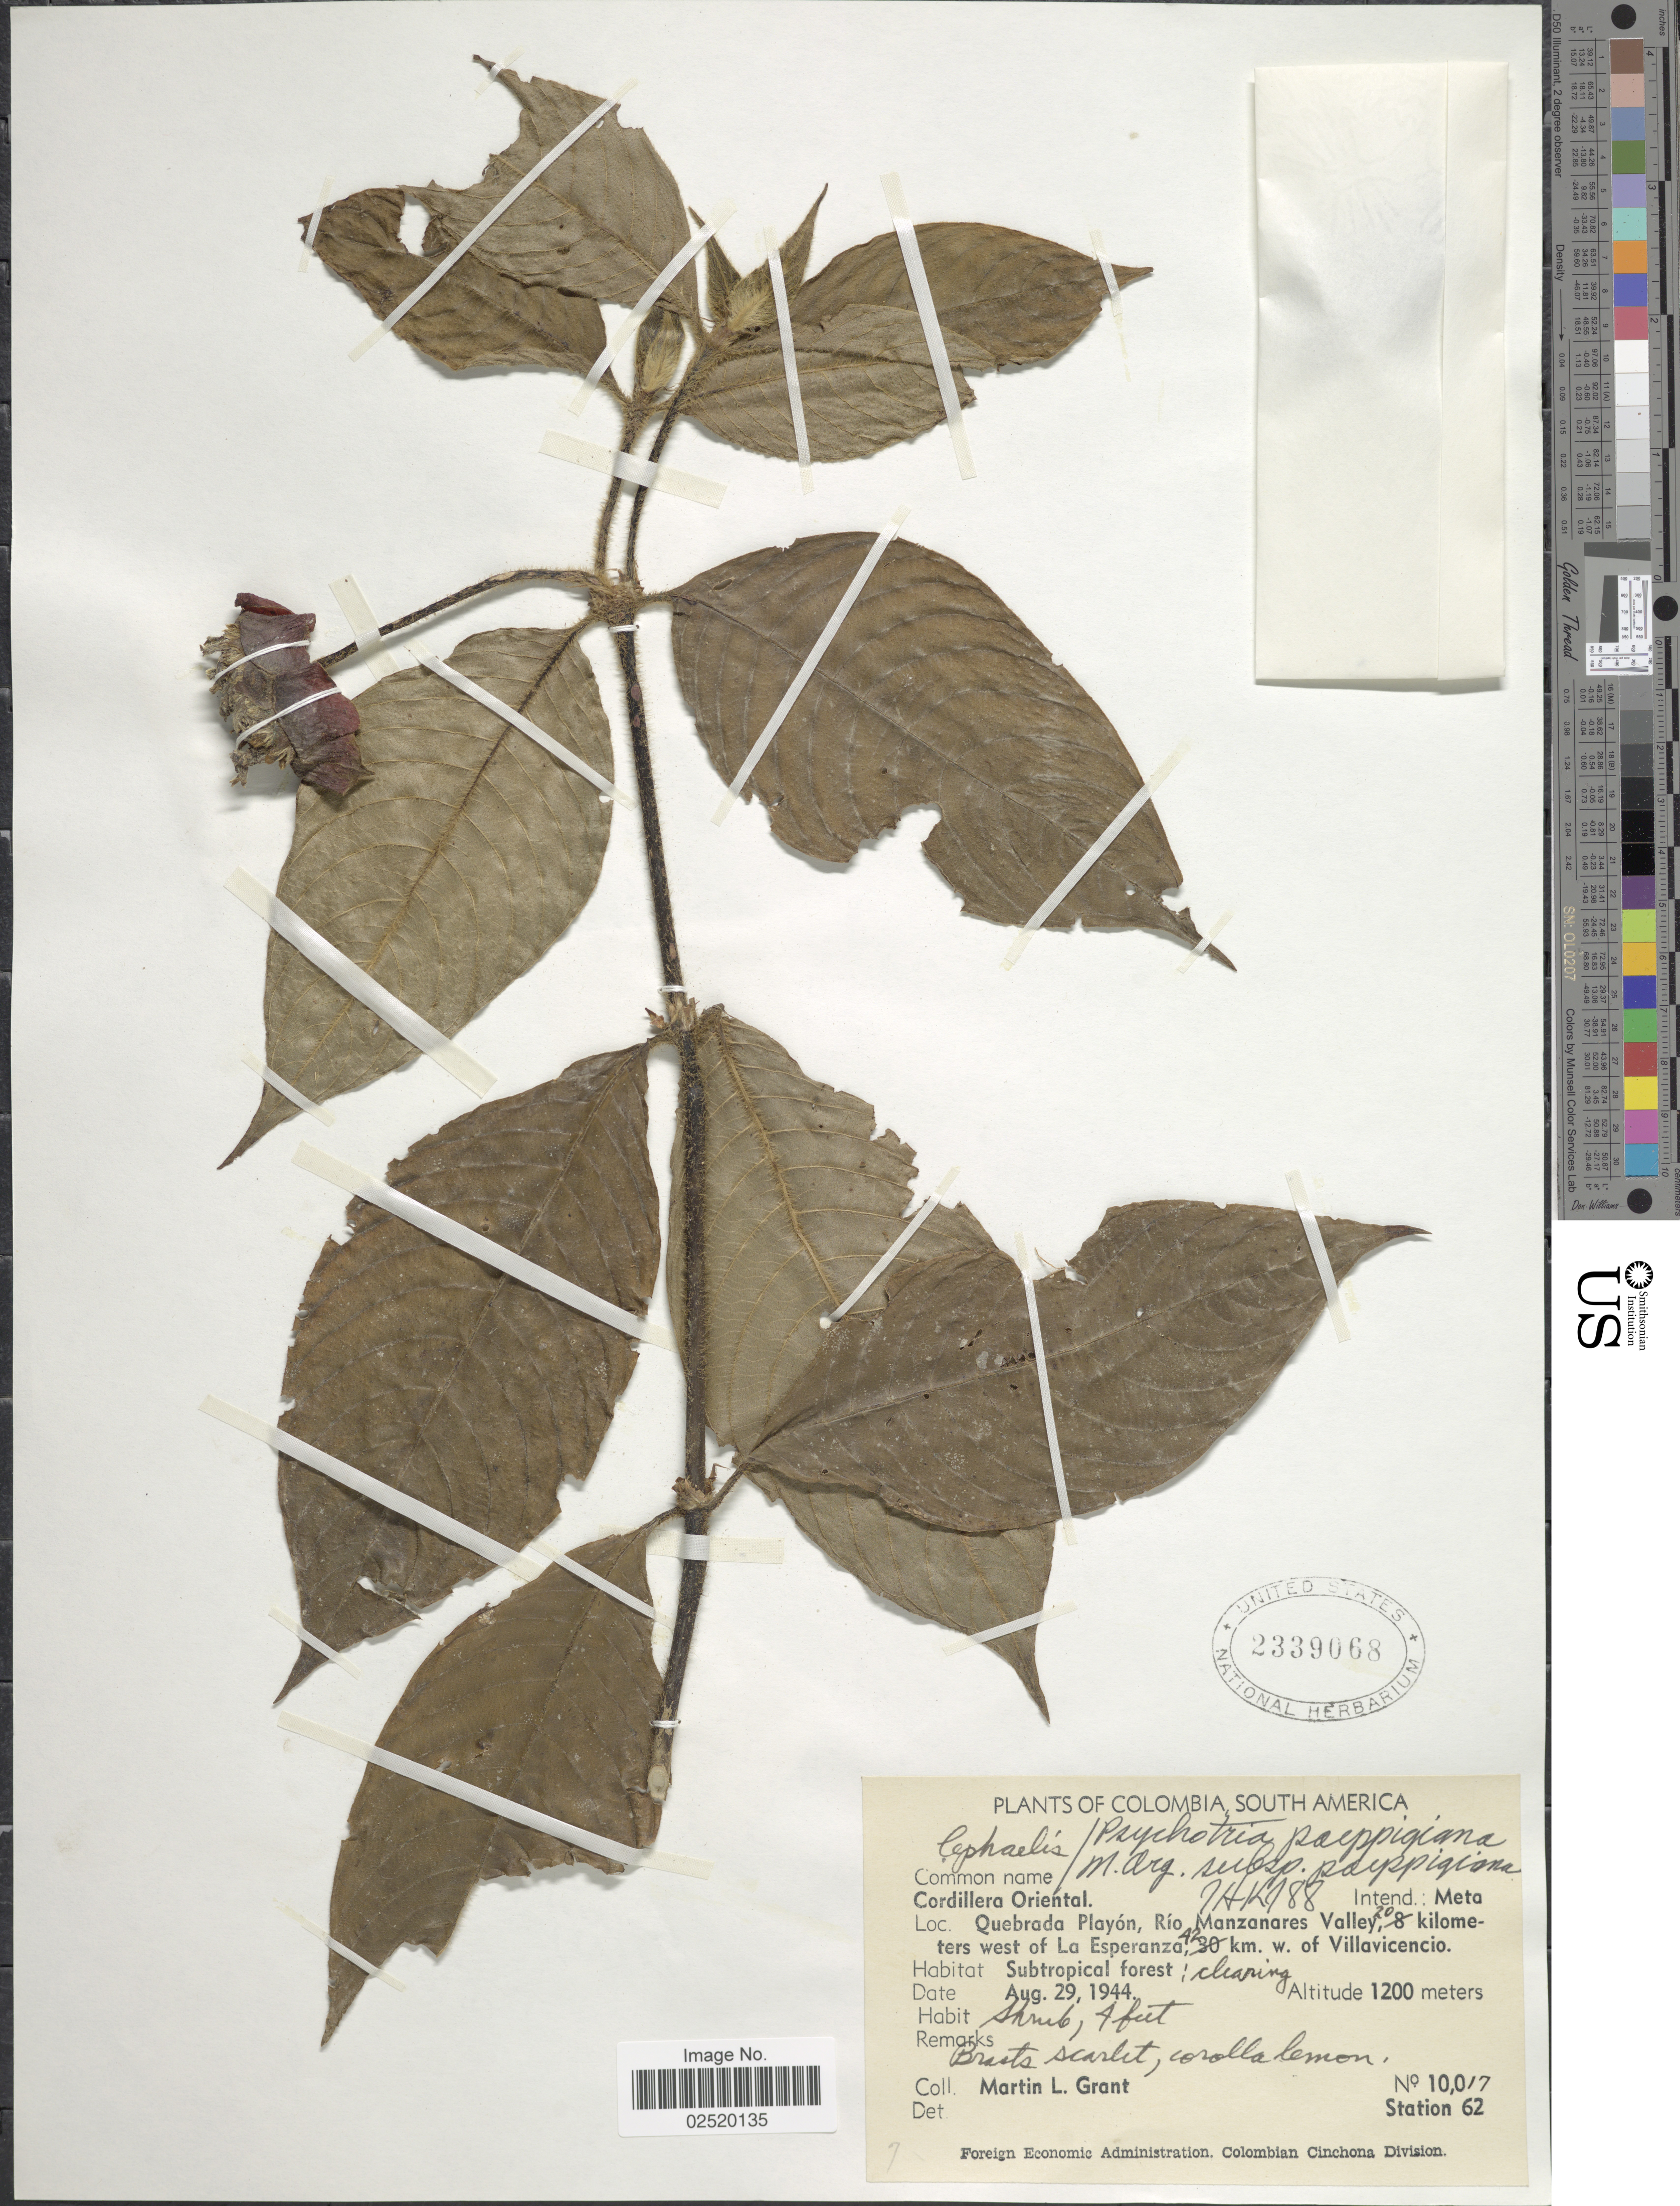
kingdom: Plantae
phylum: Tracheophyta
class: Magnoliopsida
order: Gentianales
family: Rubiaceae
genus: Psychotria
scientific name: Psychotria poeppigiana subsp. poeppigiana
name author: Müll. Arg.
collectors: M. L. Grant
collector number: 10017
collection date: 1944-08-29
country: Colombia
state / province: Meta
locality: Cordillera Oriental, Intend.: Meta, Quebrada Playon, Rio Manzanares Valley, 20 kilometers west of La Esperanza, 42 km. w. of Villavicencio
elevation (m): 1200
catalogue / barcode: US 2339068